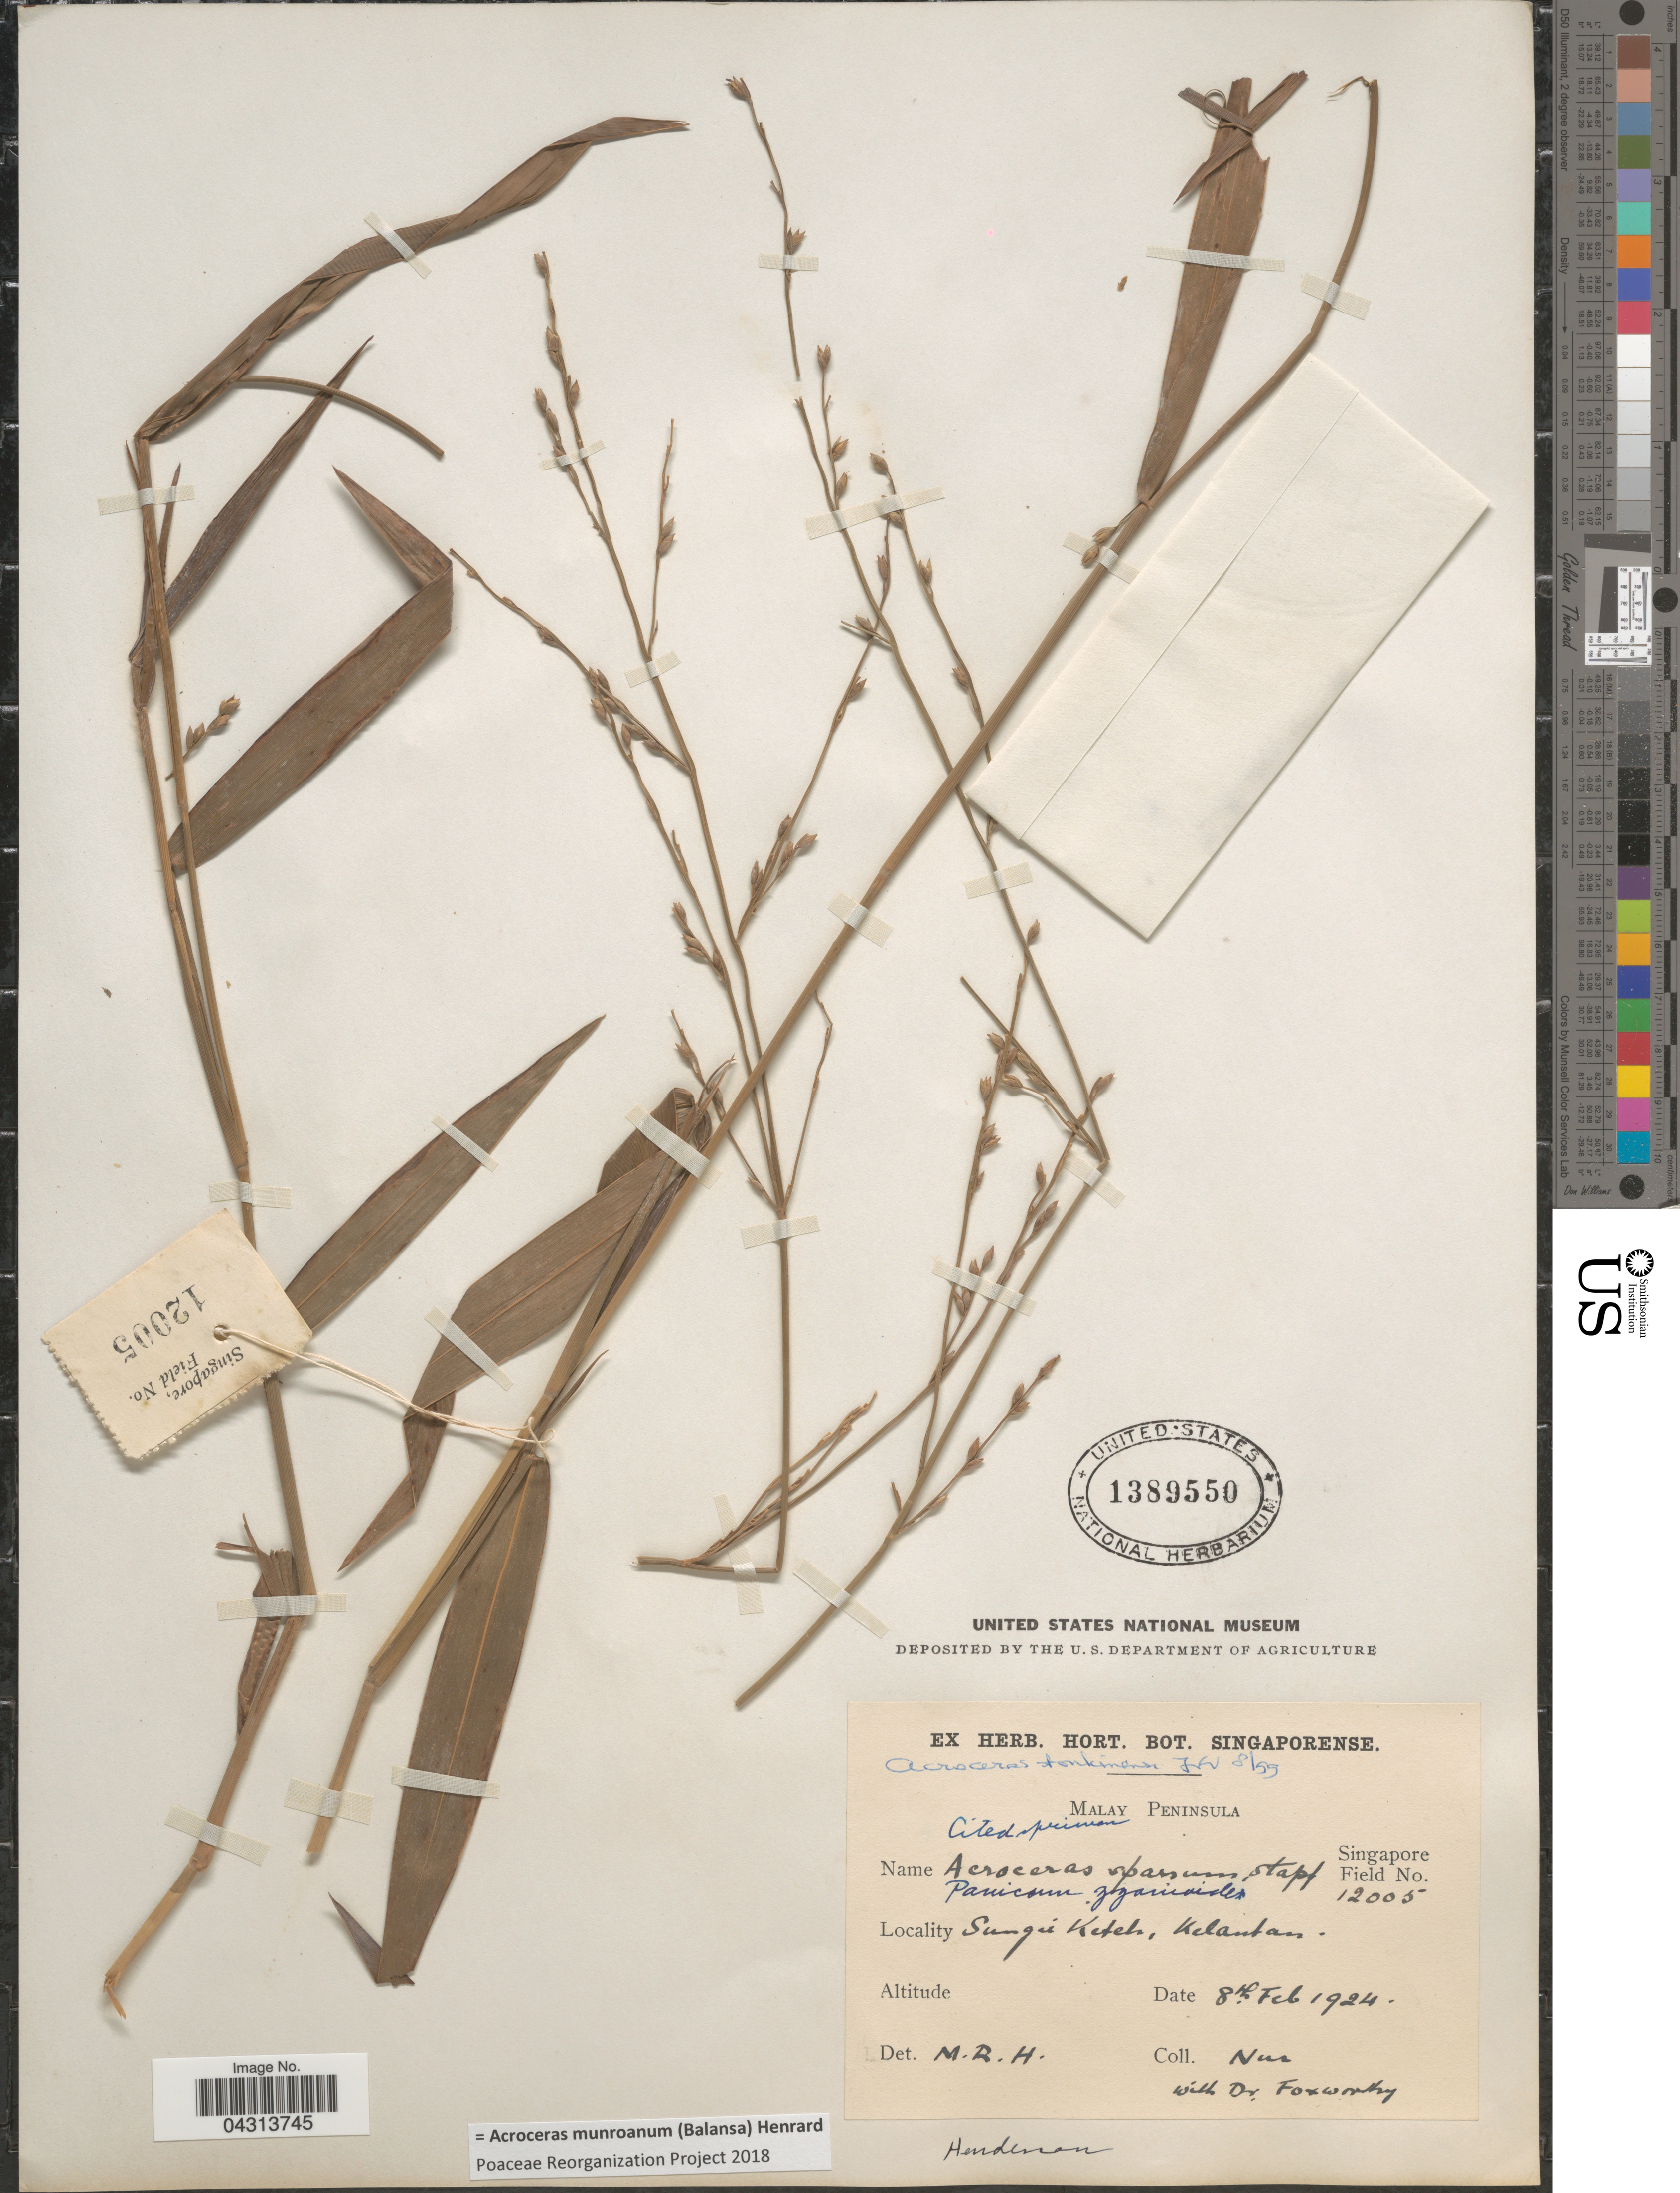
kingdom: Plantae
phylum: Tracheophyta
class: Liliopsida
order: Poales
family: Poaceae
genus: Acroceras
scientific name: Acroceras munroanum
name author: (Steud.) Henr.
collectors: -. Nur & Foxworthy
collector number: Singapore Field 12005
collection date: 1924-02-08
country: Malaysia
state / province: Kelantan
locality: Sungei Keteh, Kelantan.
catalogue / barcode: US 1389550